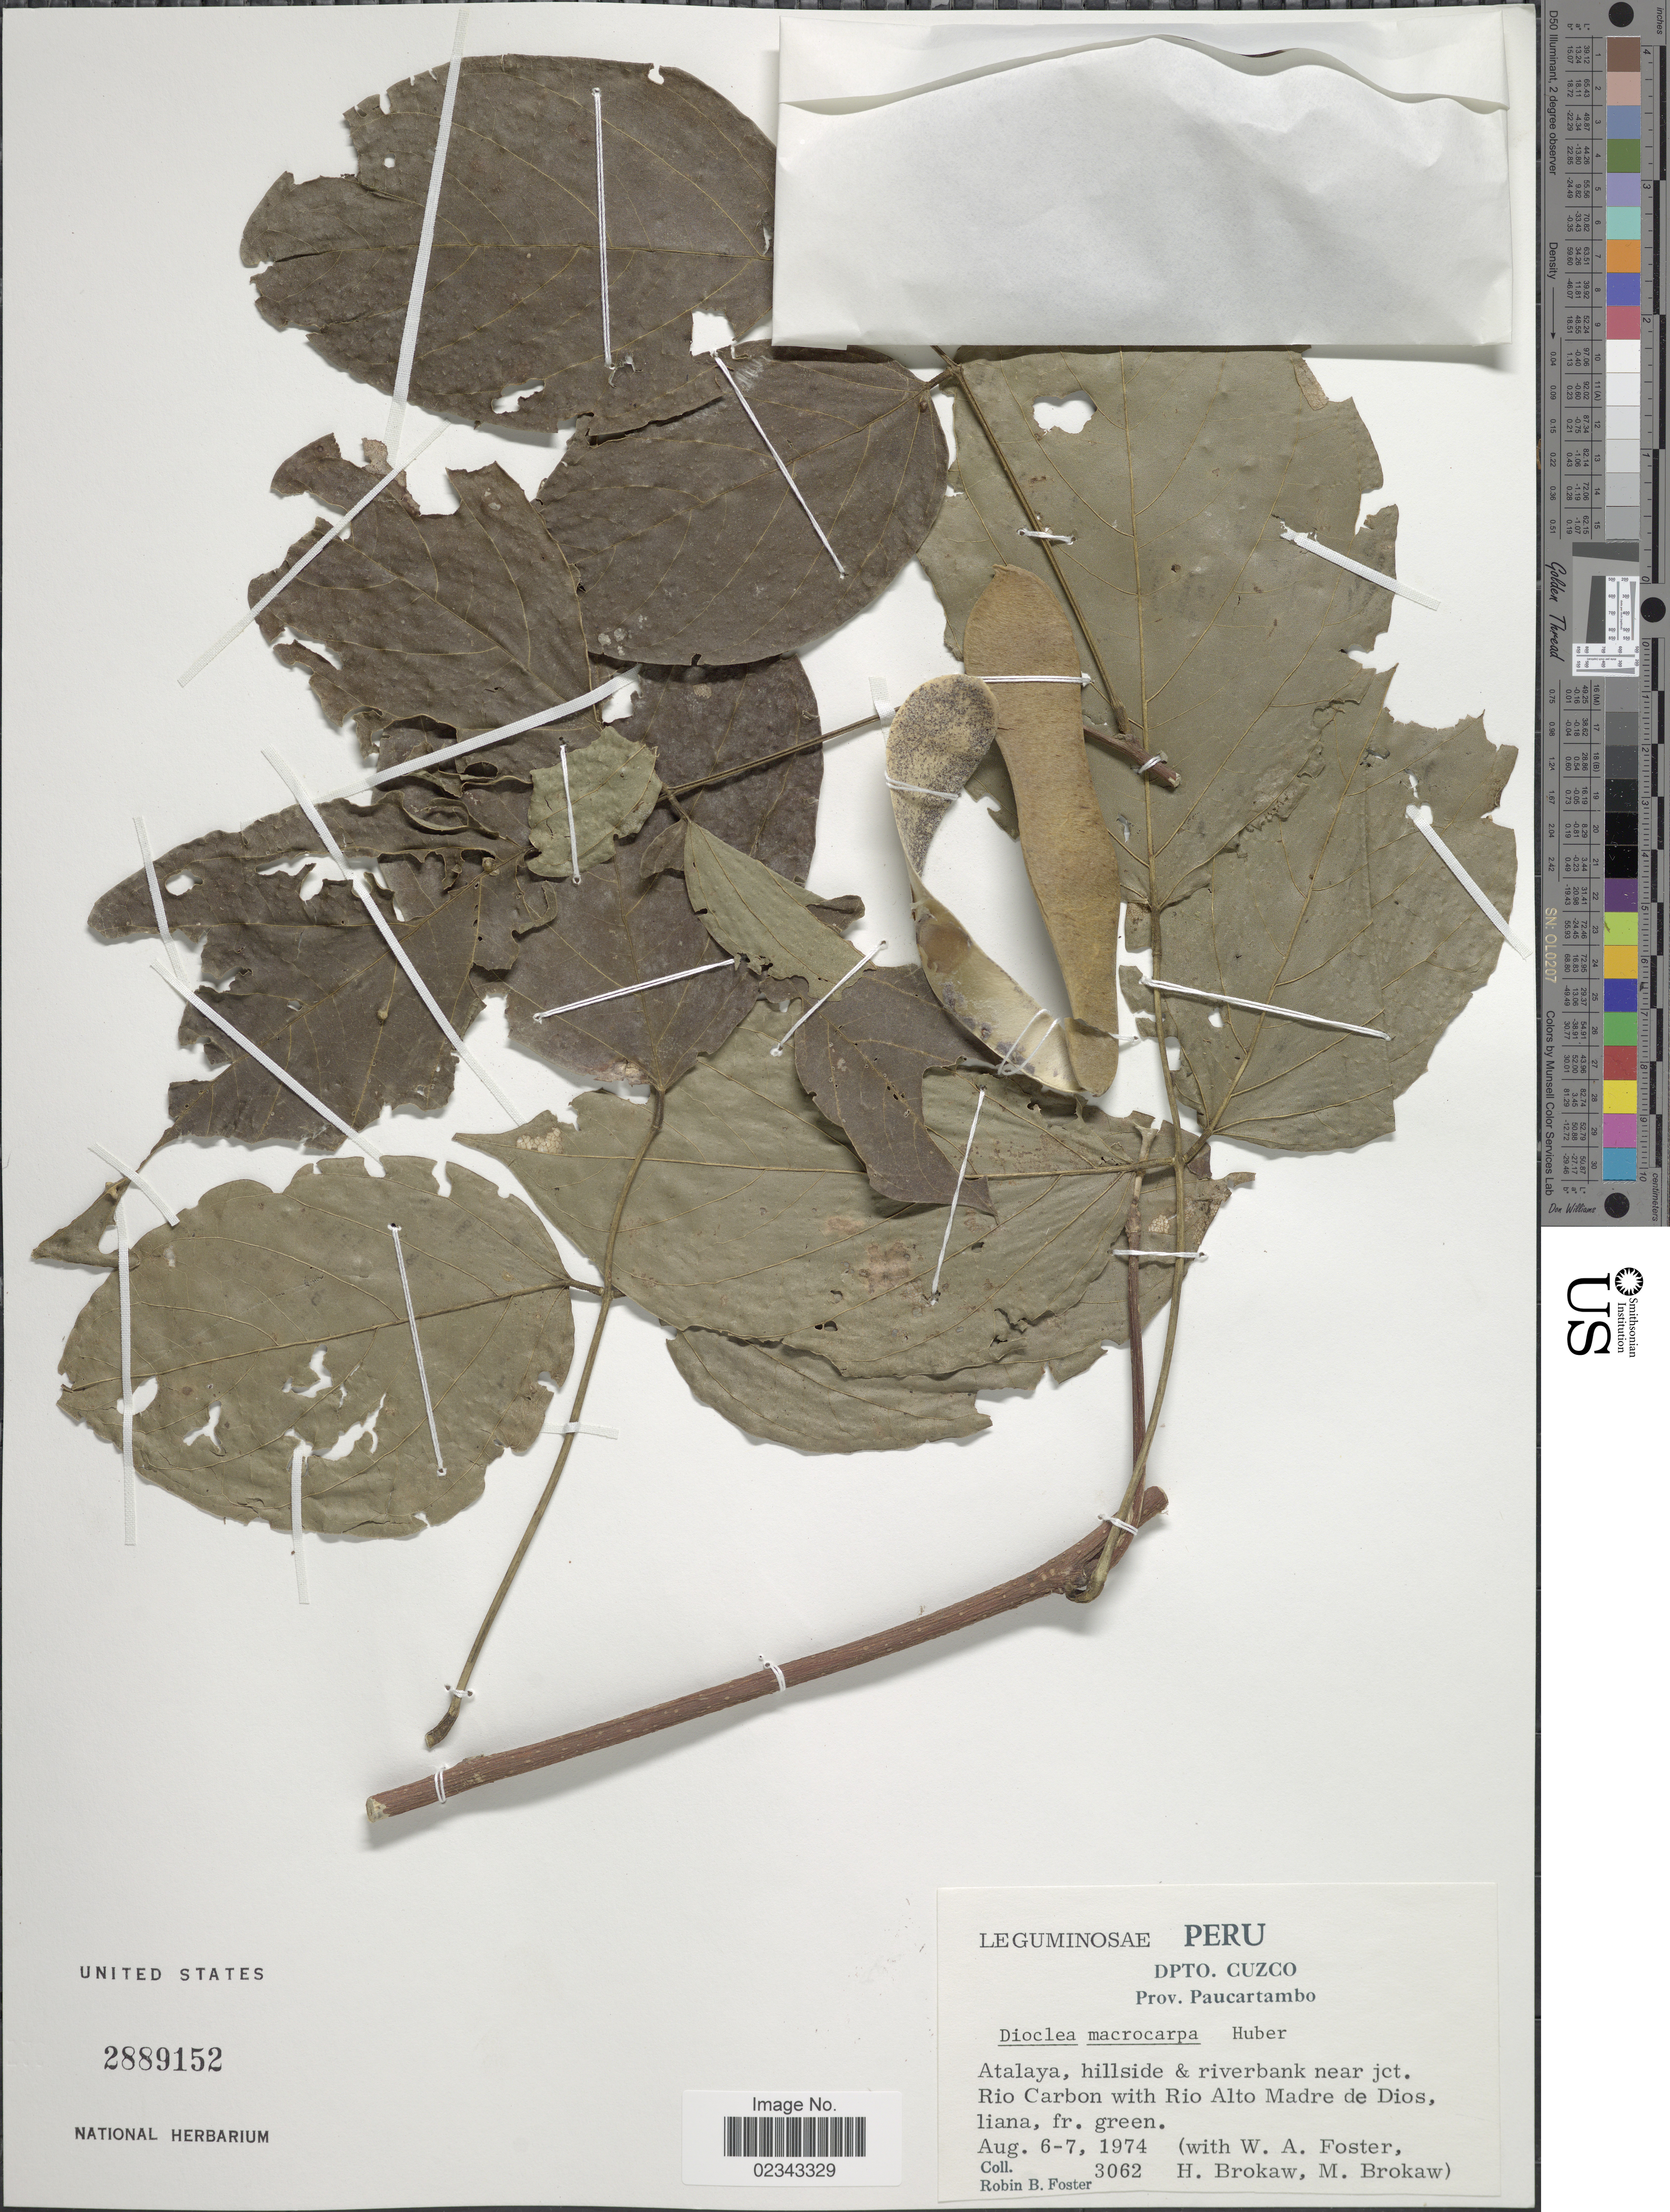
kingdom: Plantae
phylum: Tracheophyta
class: Magnoliopsida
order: Fabales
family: Fabaceae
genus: Macropsychanthus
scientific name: Macropsychanthus macrocarpus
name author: (Huber) L.P. Queiroz & Snak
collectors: R. B. Foster, W. Foster, H. Brokaw & M. Brokaw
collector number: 3062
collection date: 1974-08-06/1974-08-07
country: Peru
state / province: Cusco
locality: Dpto Cuzco, prov. Paucartambo, Atalaya, hillside & riverbank near jct. Rio Carbon with Rio Alto Madre de Dios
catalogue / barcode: US 2889152